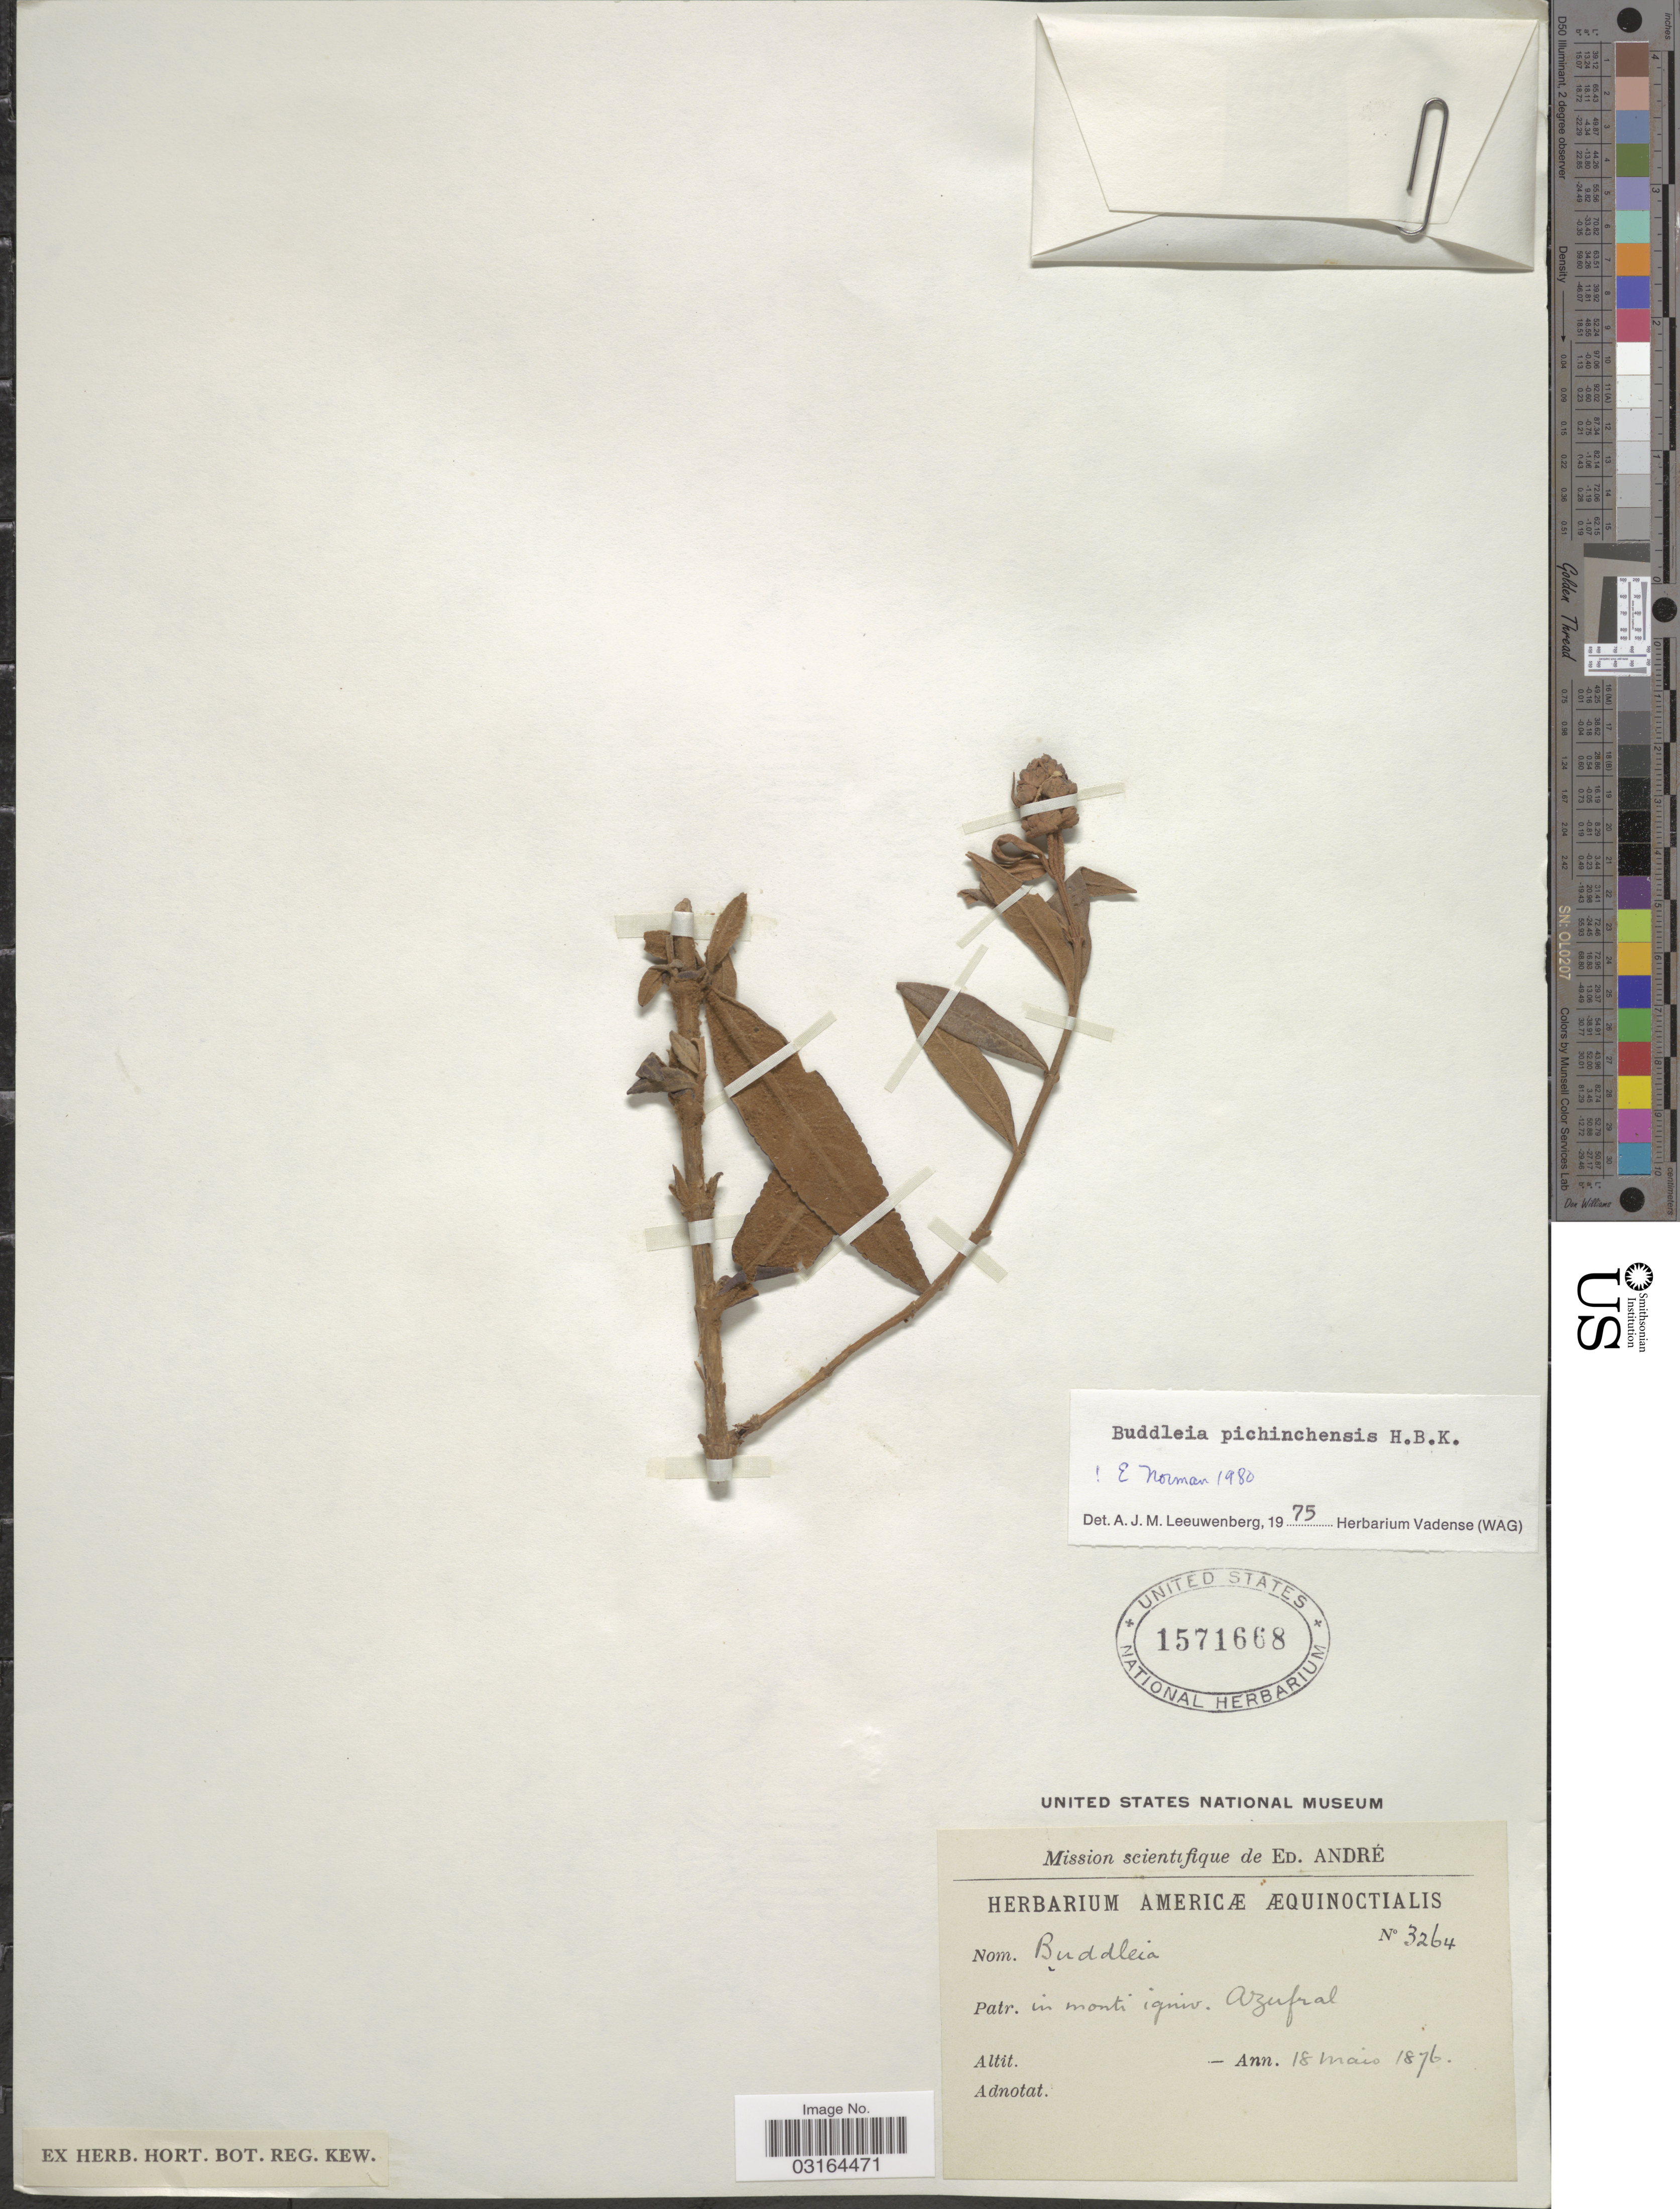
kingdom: Plantae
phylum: Tracheophyta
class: Magnoliopsida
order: Lamiales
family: Scrophulariaceae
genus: Buddleja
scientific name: Buddleja pichinchensis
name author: Kunth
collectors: É. F. André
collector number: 3264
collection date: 1876-05-18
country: Colombia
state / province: Nariño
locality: In montis igniv. Azufral.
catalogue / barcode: US 1571668